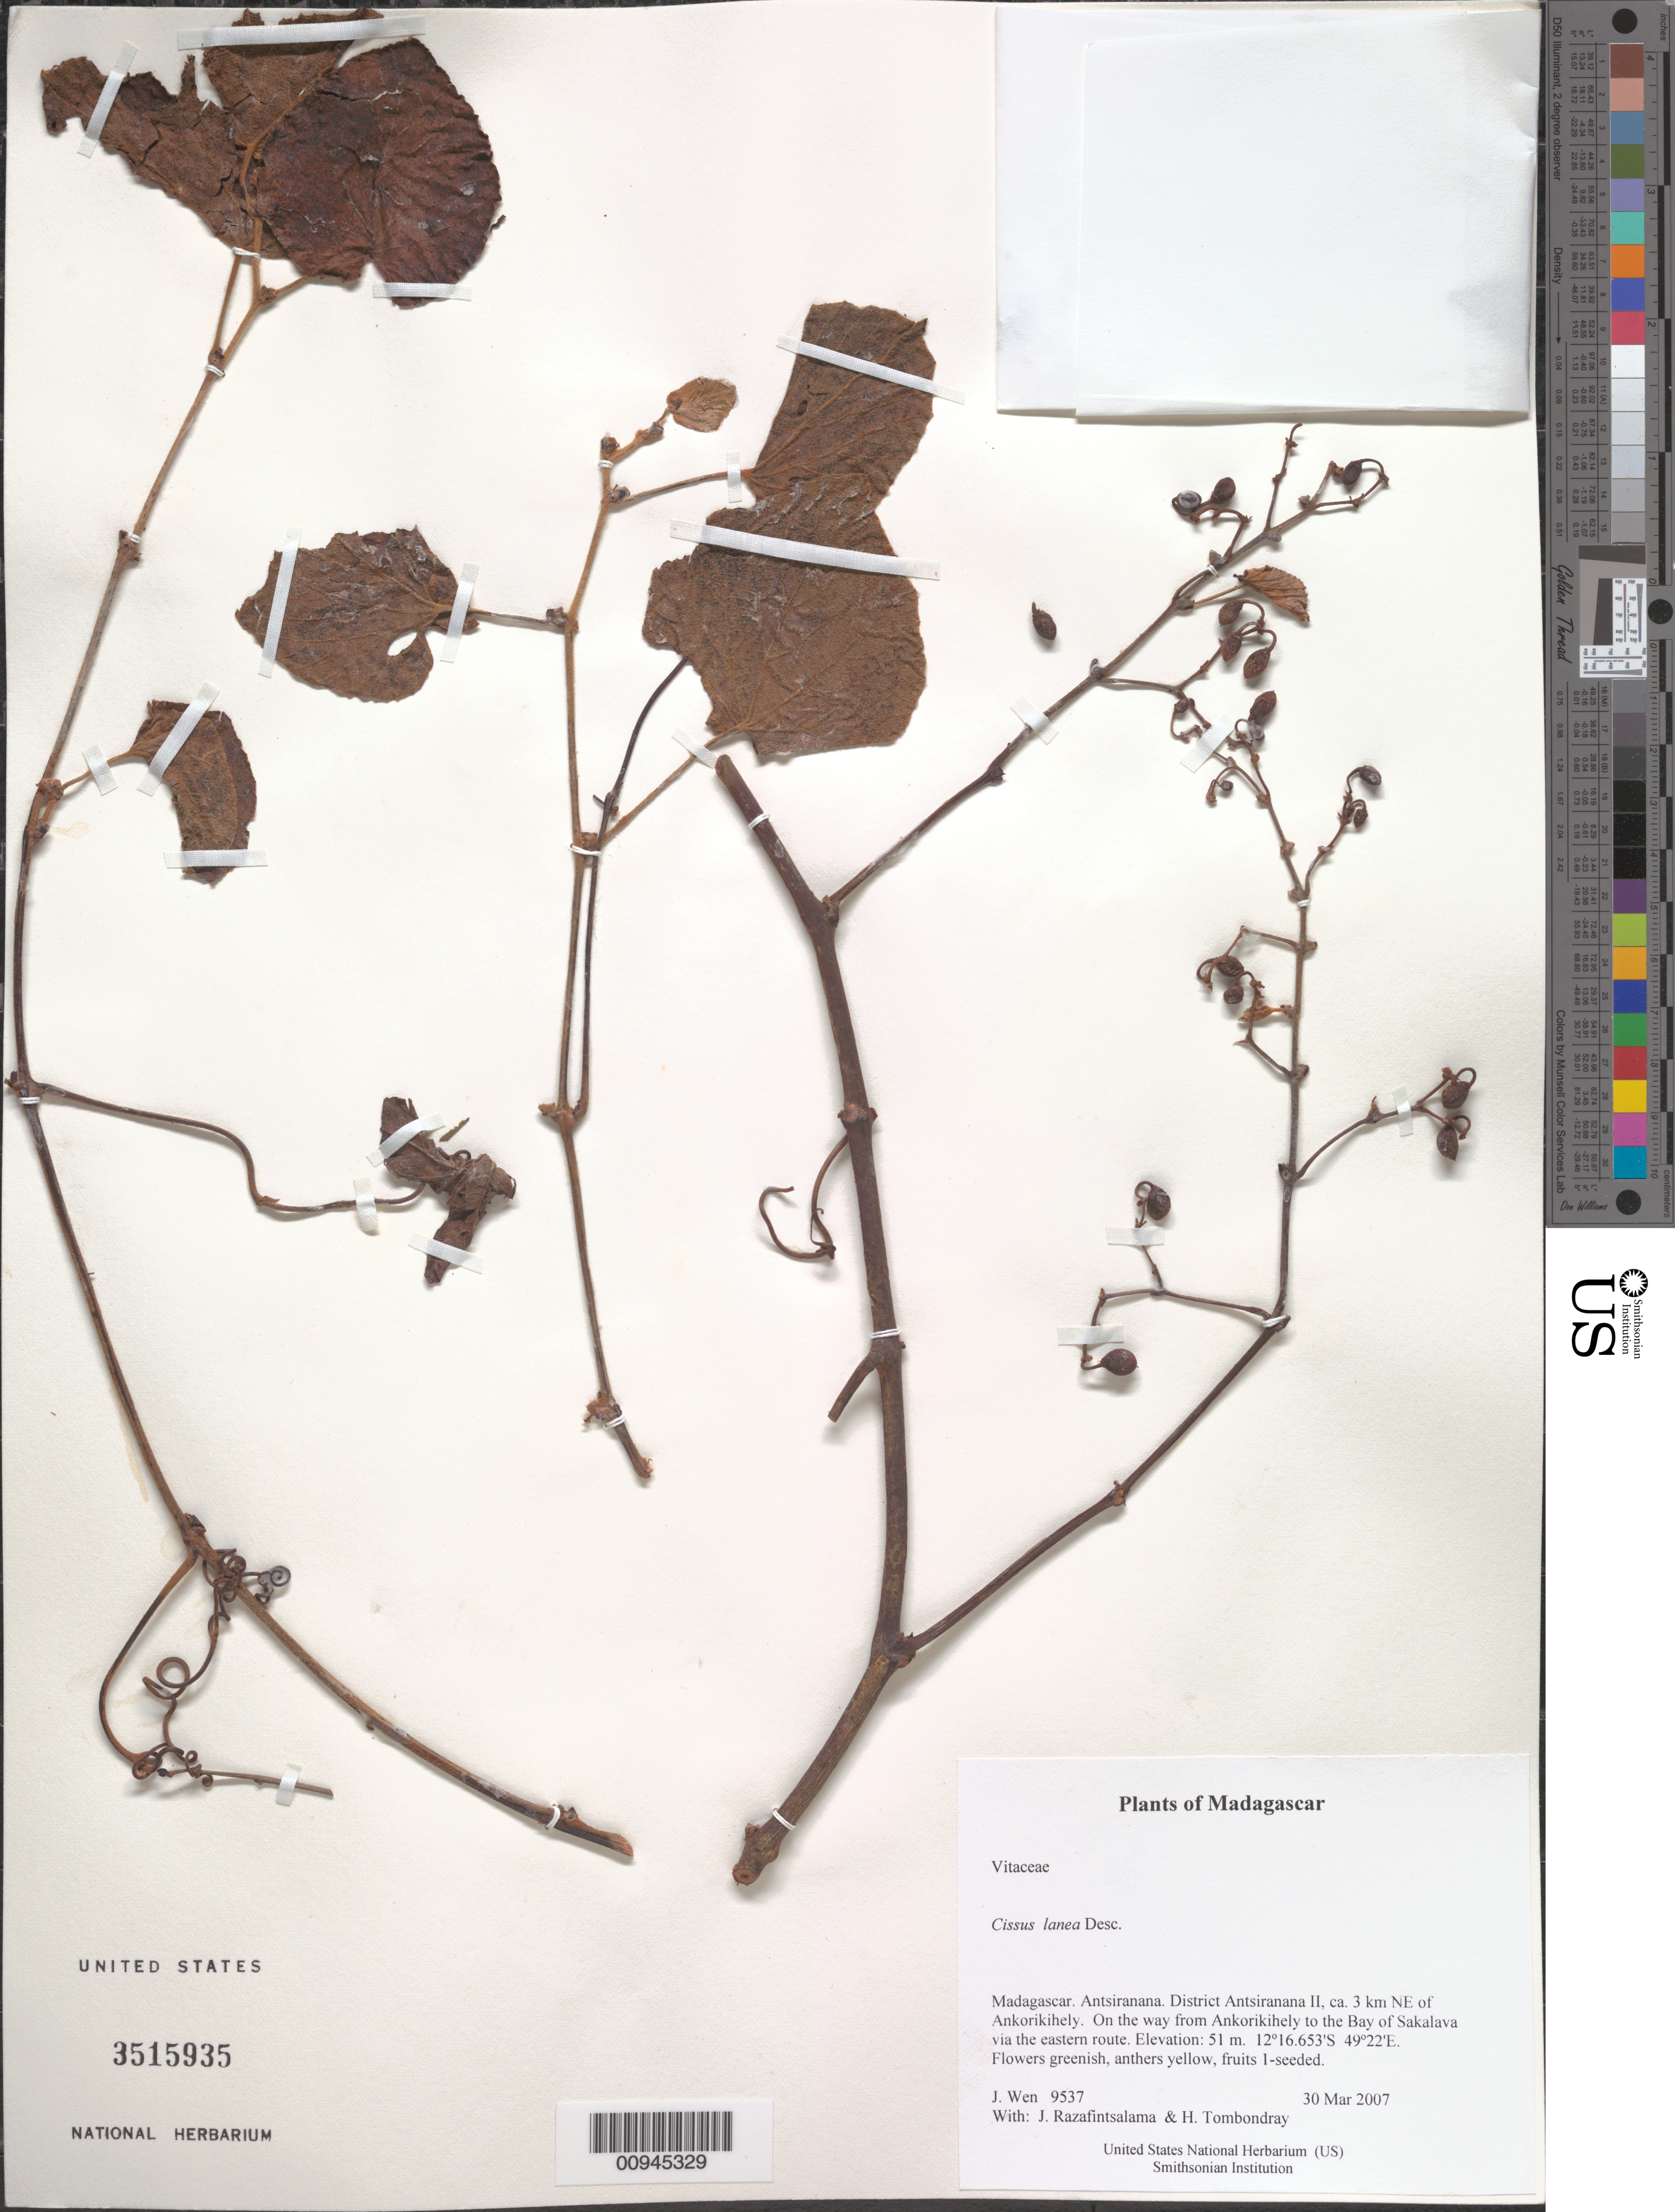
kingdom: Plantae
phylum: Tracheophyta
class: Magnoliopsida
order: Vitales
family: Vitaceae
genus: Cissus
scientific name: Cissus lanea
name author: Desc.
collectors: J. Wen, J. Razafintsalama & H. Tombondray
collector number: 9537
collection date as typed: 30 Mar 2007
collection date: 2007-03-30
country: Madagascar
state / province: Diana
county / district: Antsiranana II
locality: District Antsiranana II, ca. 3 km NE of Ankorikihely. On the way from Ankorikihely to the Bay of Sakalava via the eastern route.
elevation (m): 51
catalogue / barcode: US 3515935